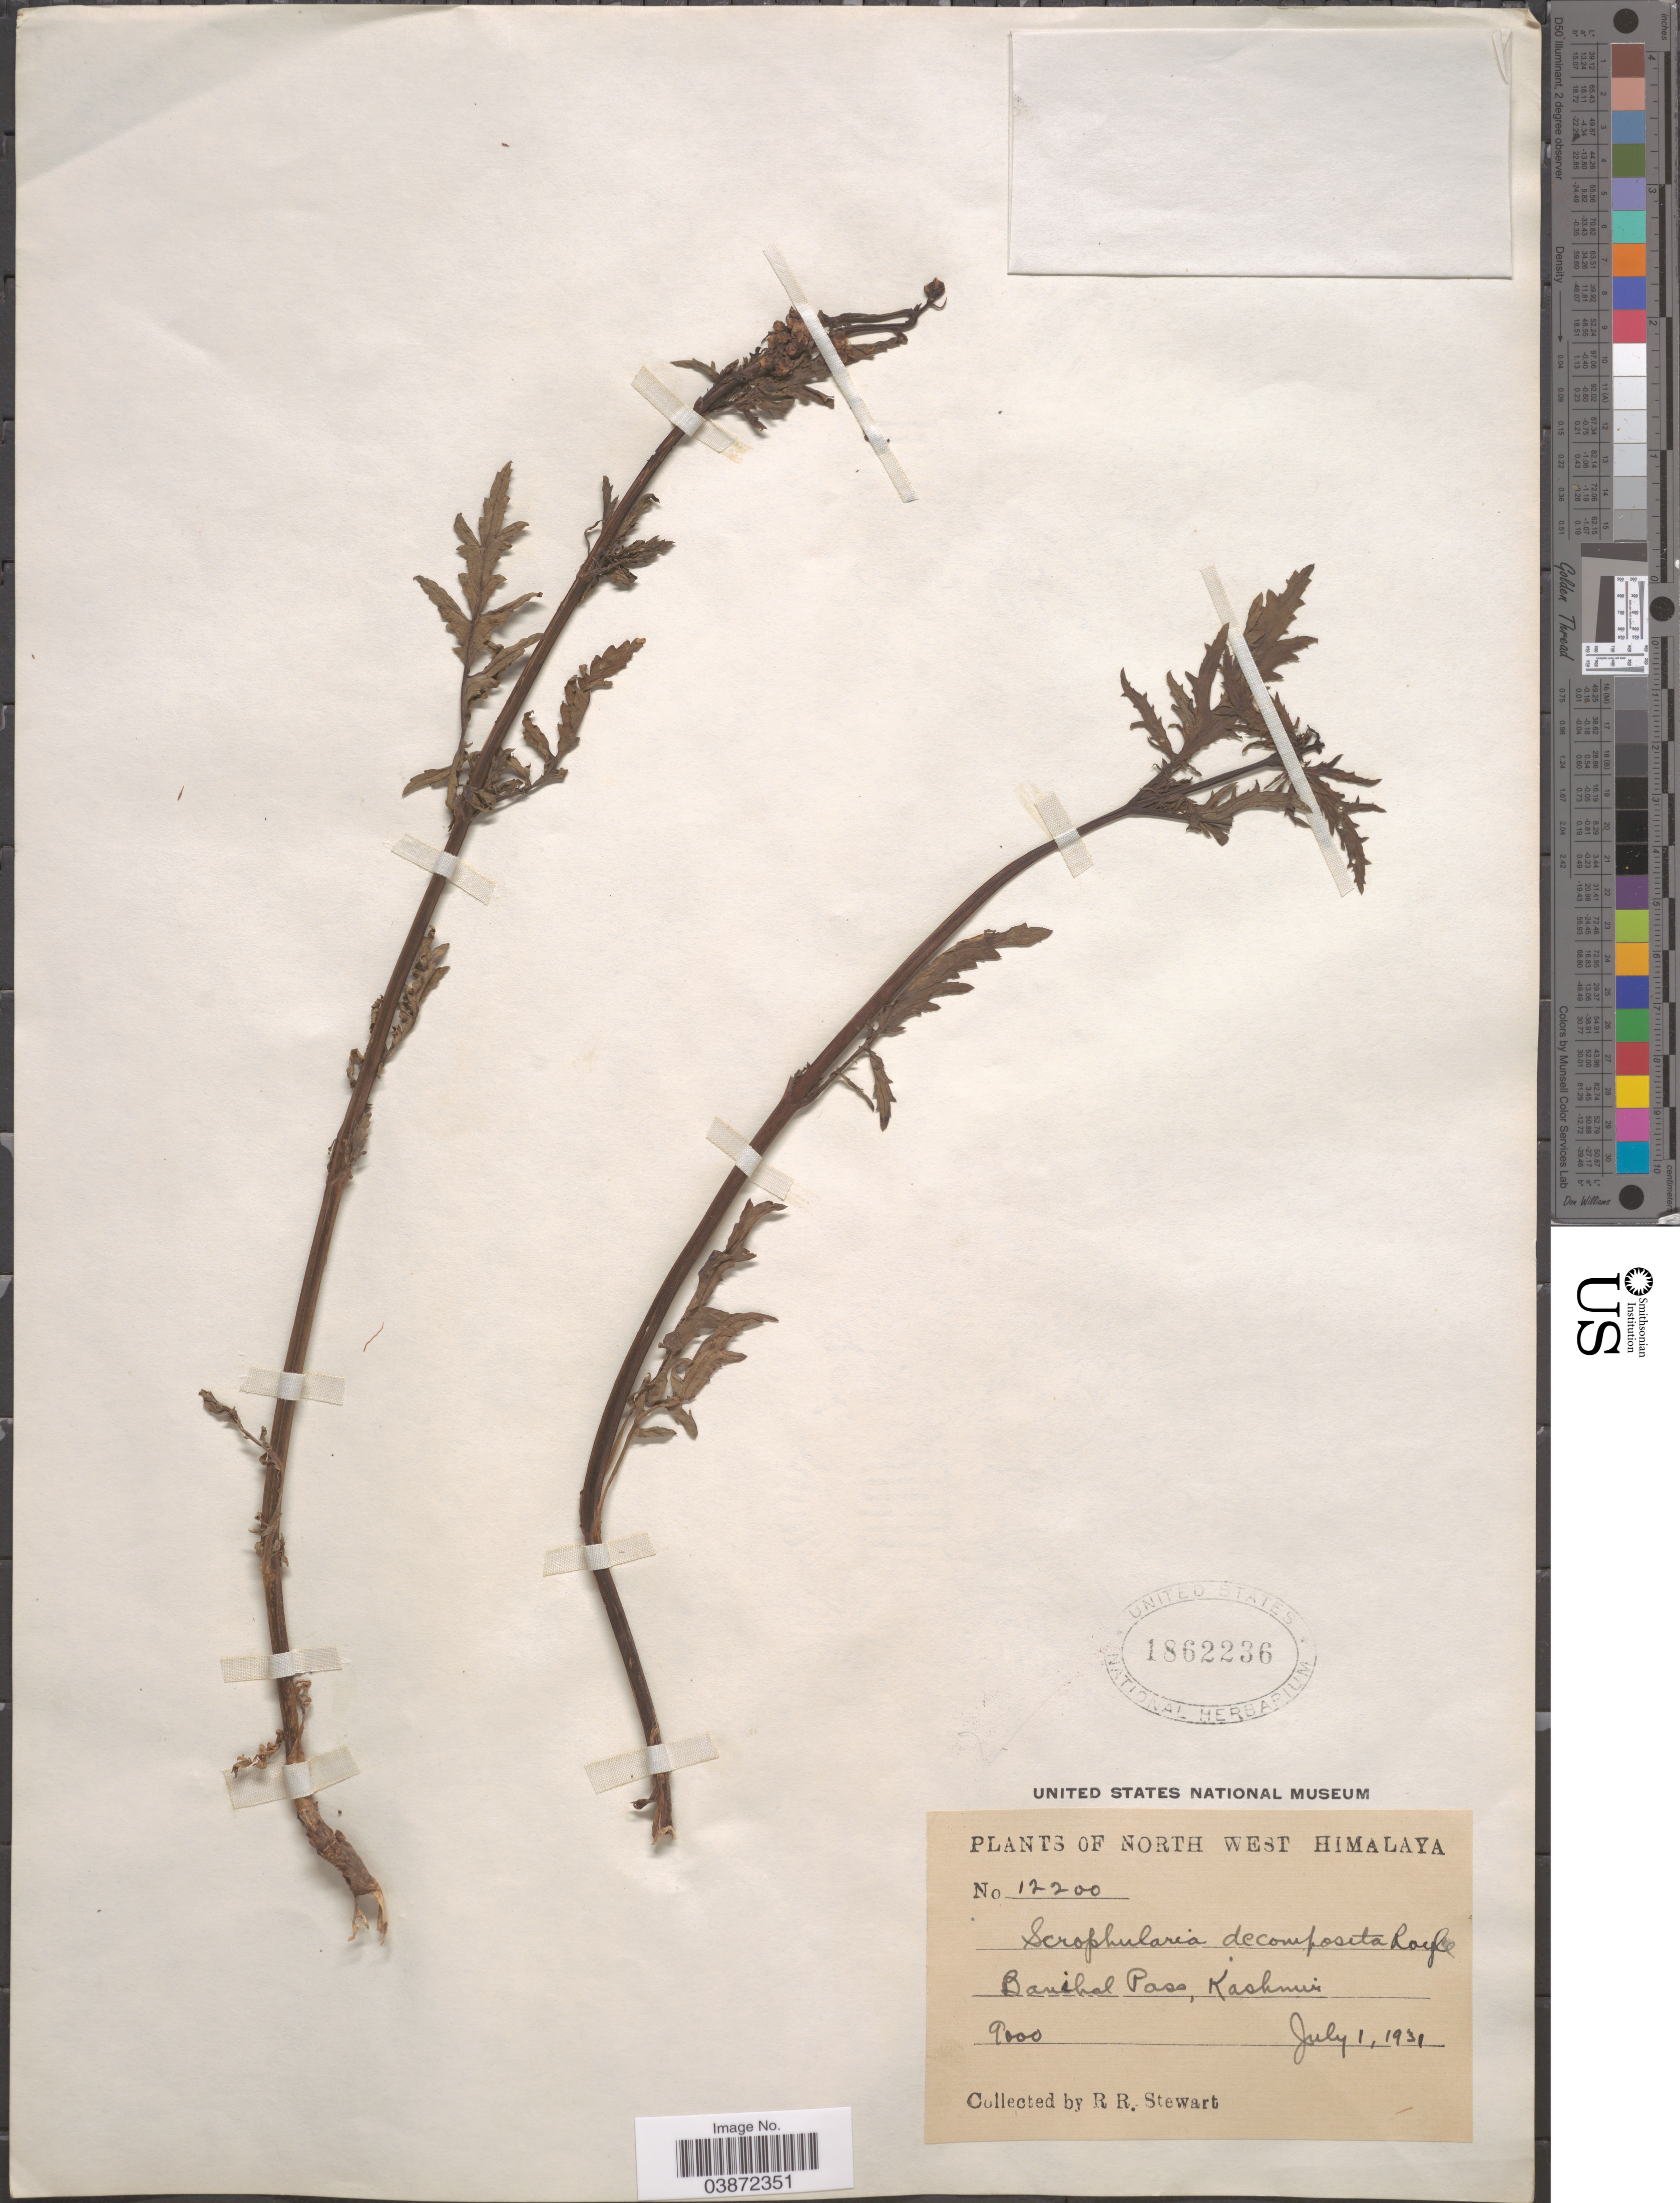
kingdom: Plantae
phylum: Tracheophyta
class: Magnoliopsida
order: Lamiales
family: Scrophulariaceae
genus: Scrophularia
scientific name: Scrophularia decomposita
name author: Royle ex Benth.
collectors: R. Stewart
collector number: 12200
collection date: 1931-07-01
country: India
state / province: Jammu and Kashmir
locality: North West Himalaya. Banihal Pass, Kashmir.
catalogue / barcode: US 1862236